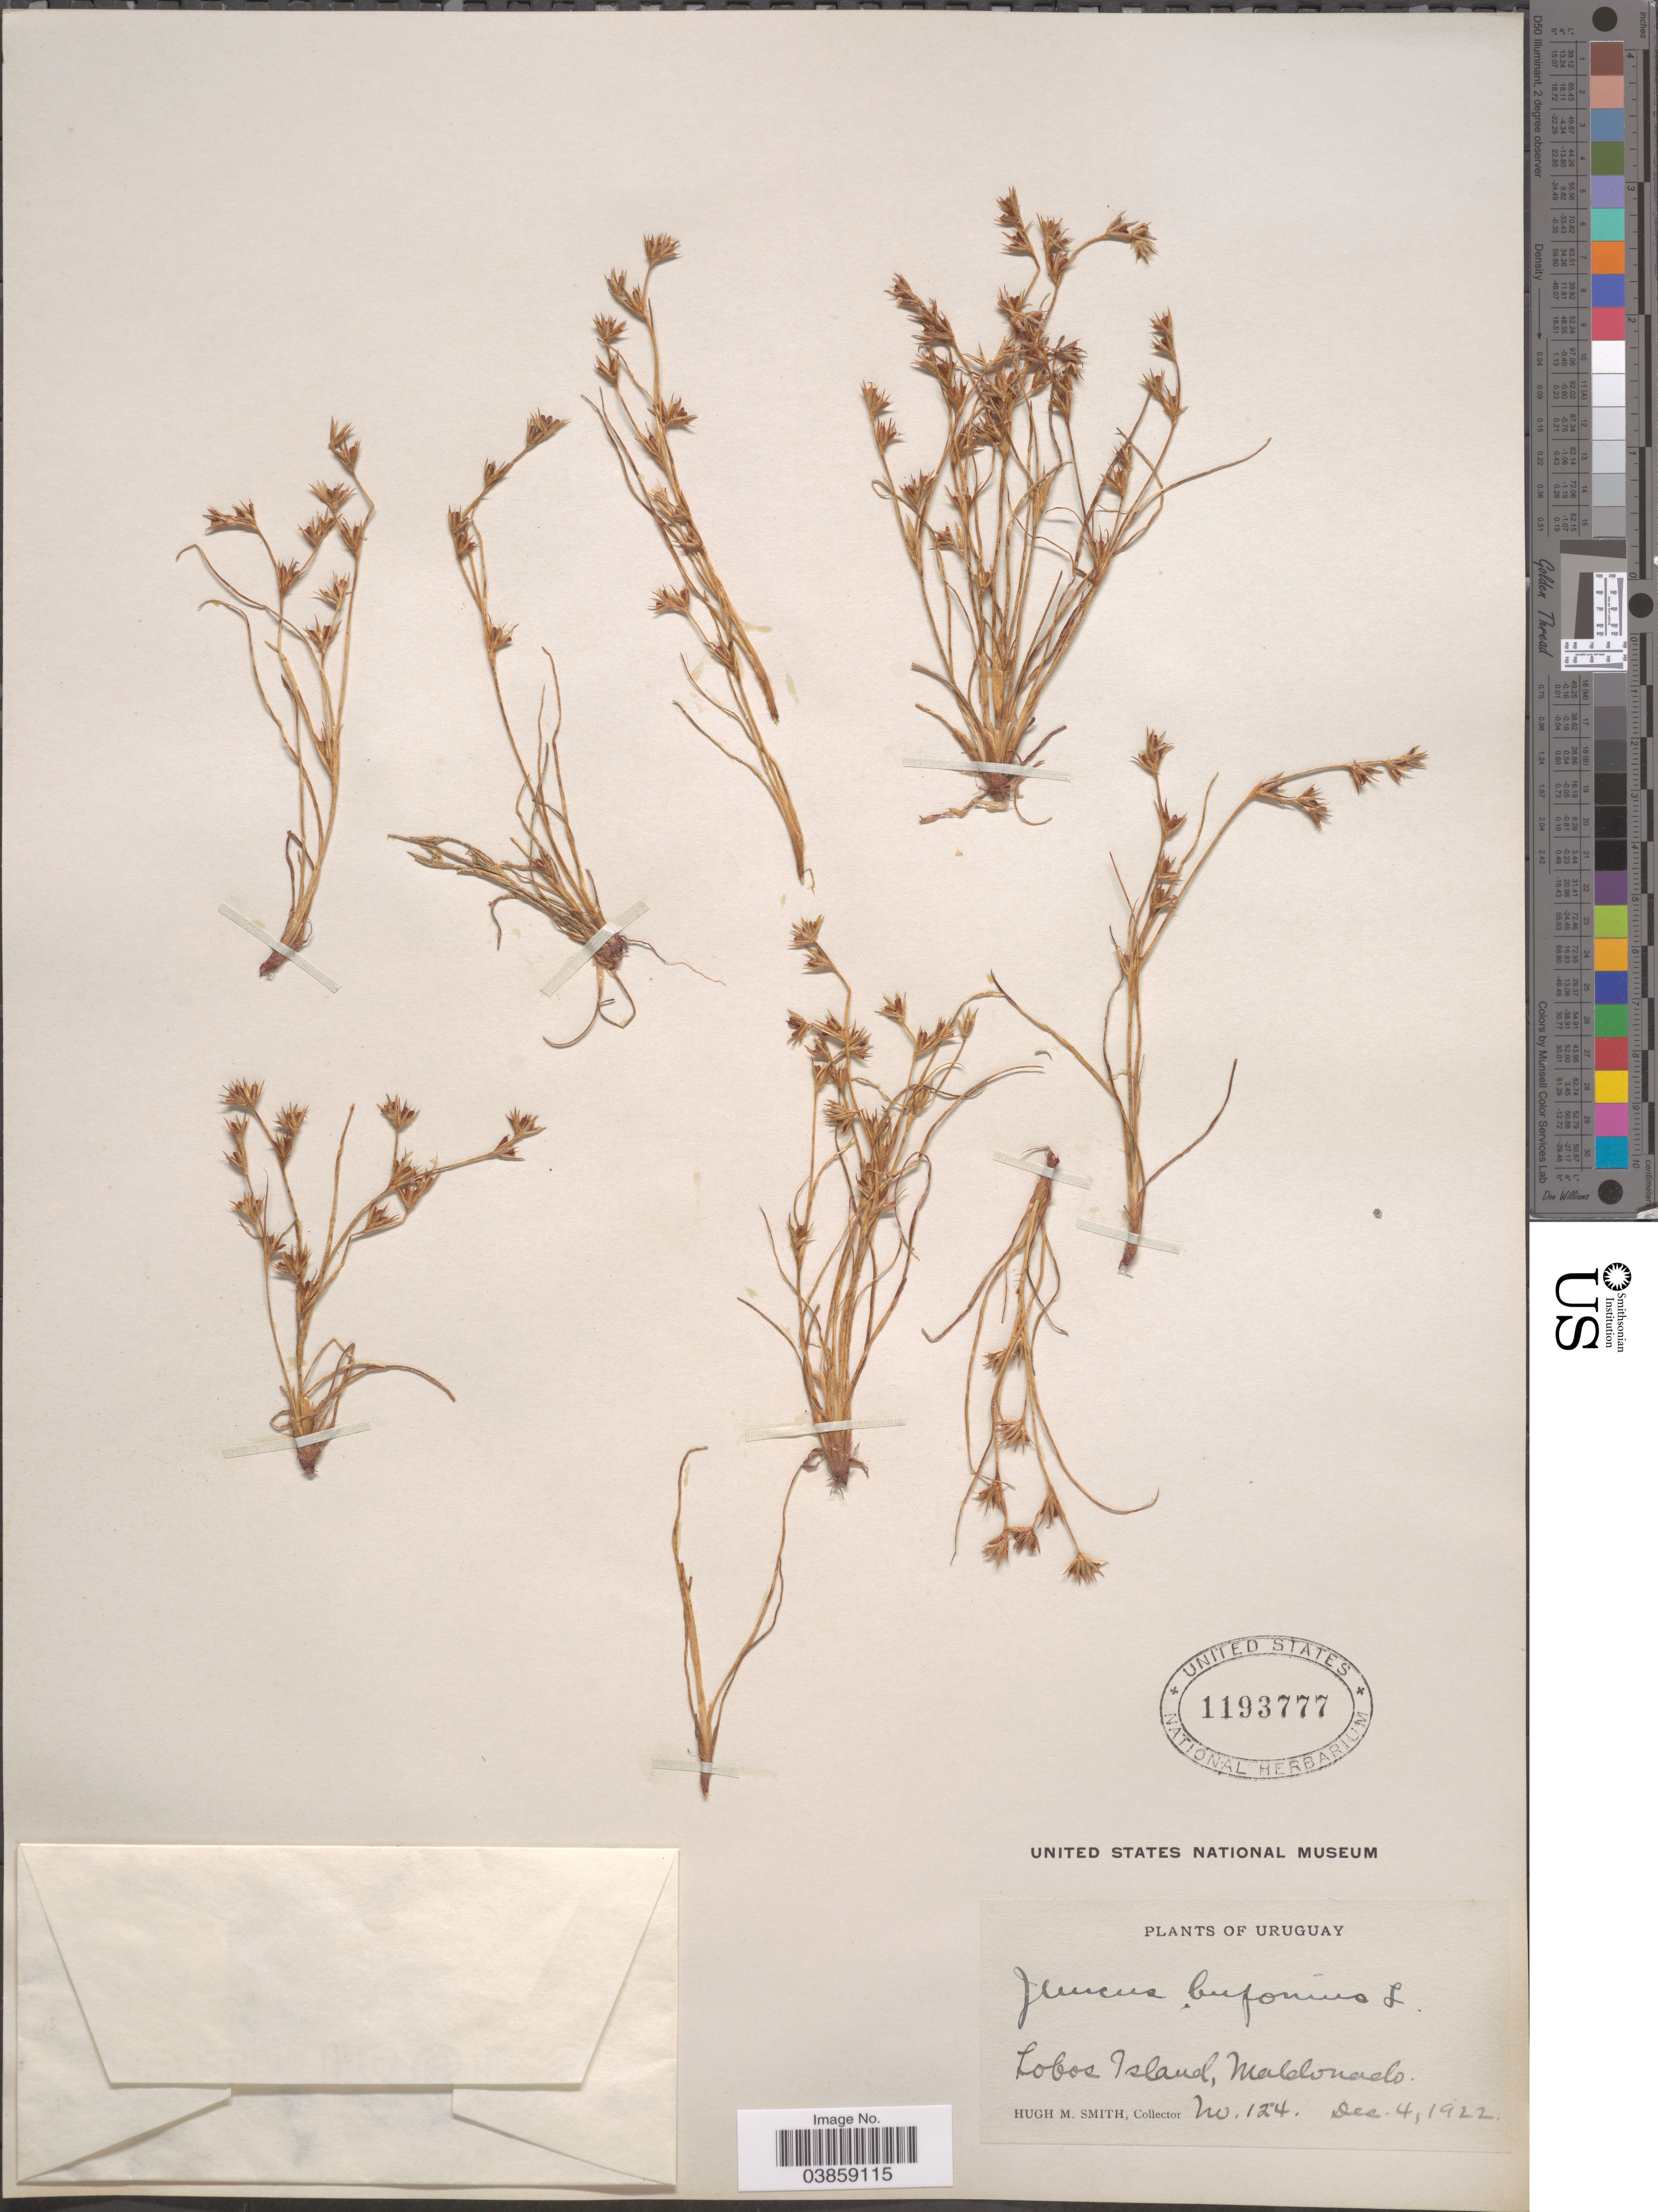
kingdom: Plantae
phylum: Tracheophyta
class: Liliopsida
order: Poales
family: Juncaceae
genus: Juncus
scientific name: Juncus bufonius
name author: L.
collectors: H. M. Smith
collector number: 124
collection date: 1922-12-04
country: Uruguay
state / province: Maldonado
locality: Lobos Island.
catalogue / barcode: US 1193777